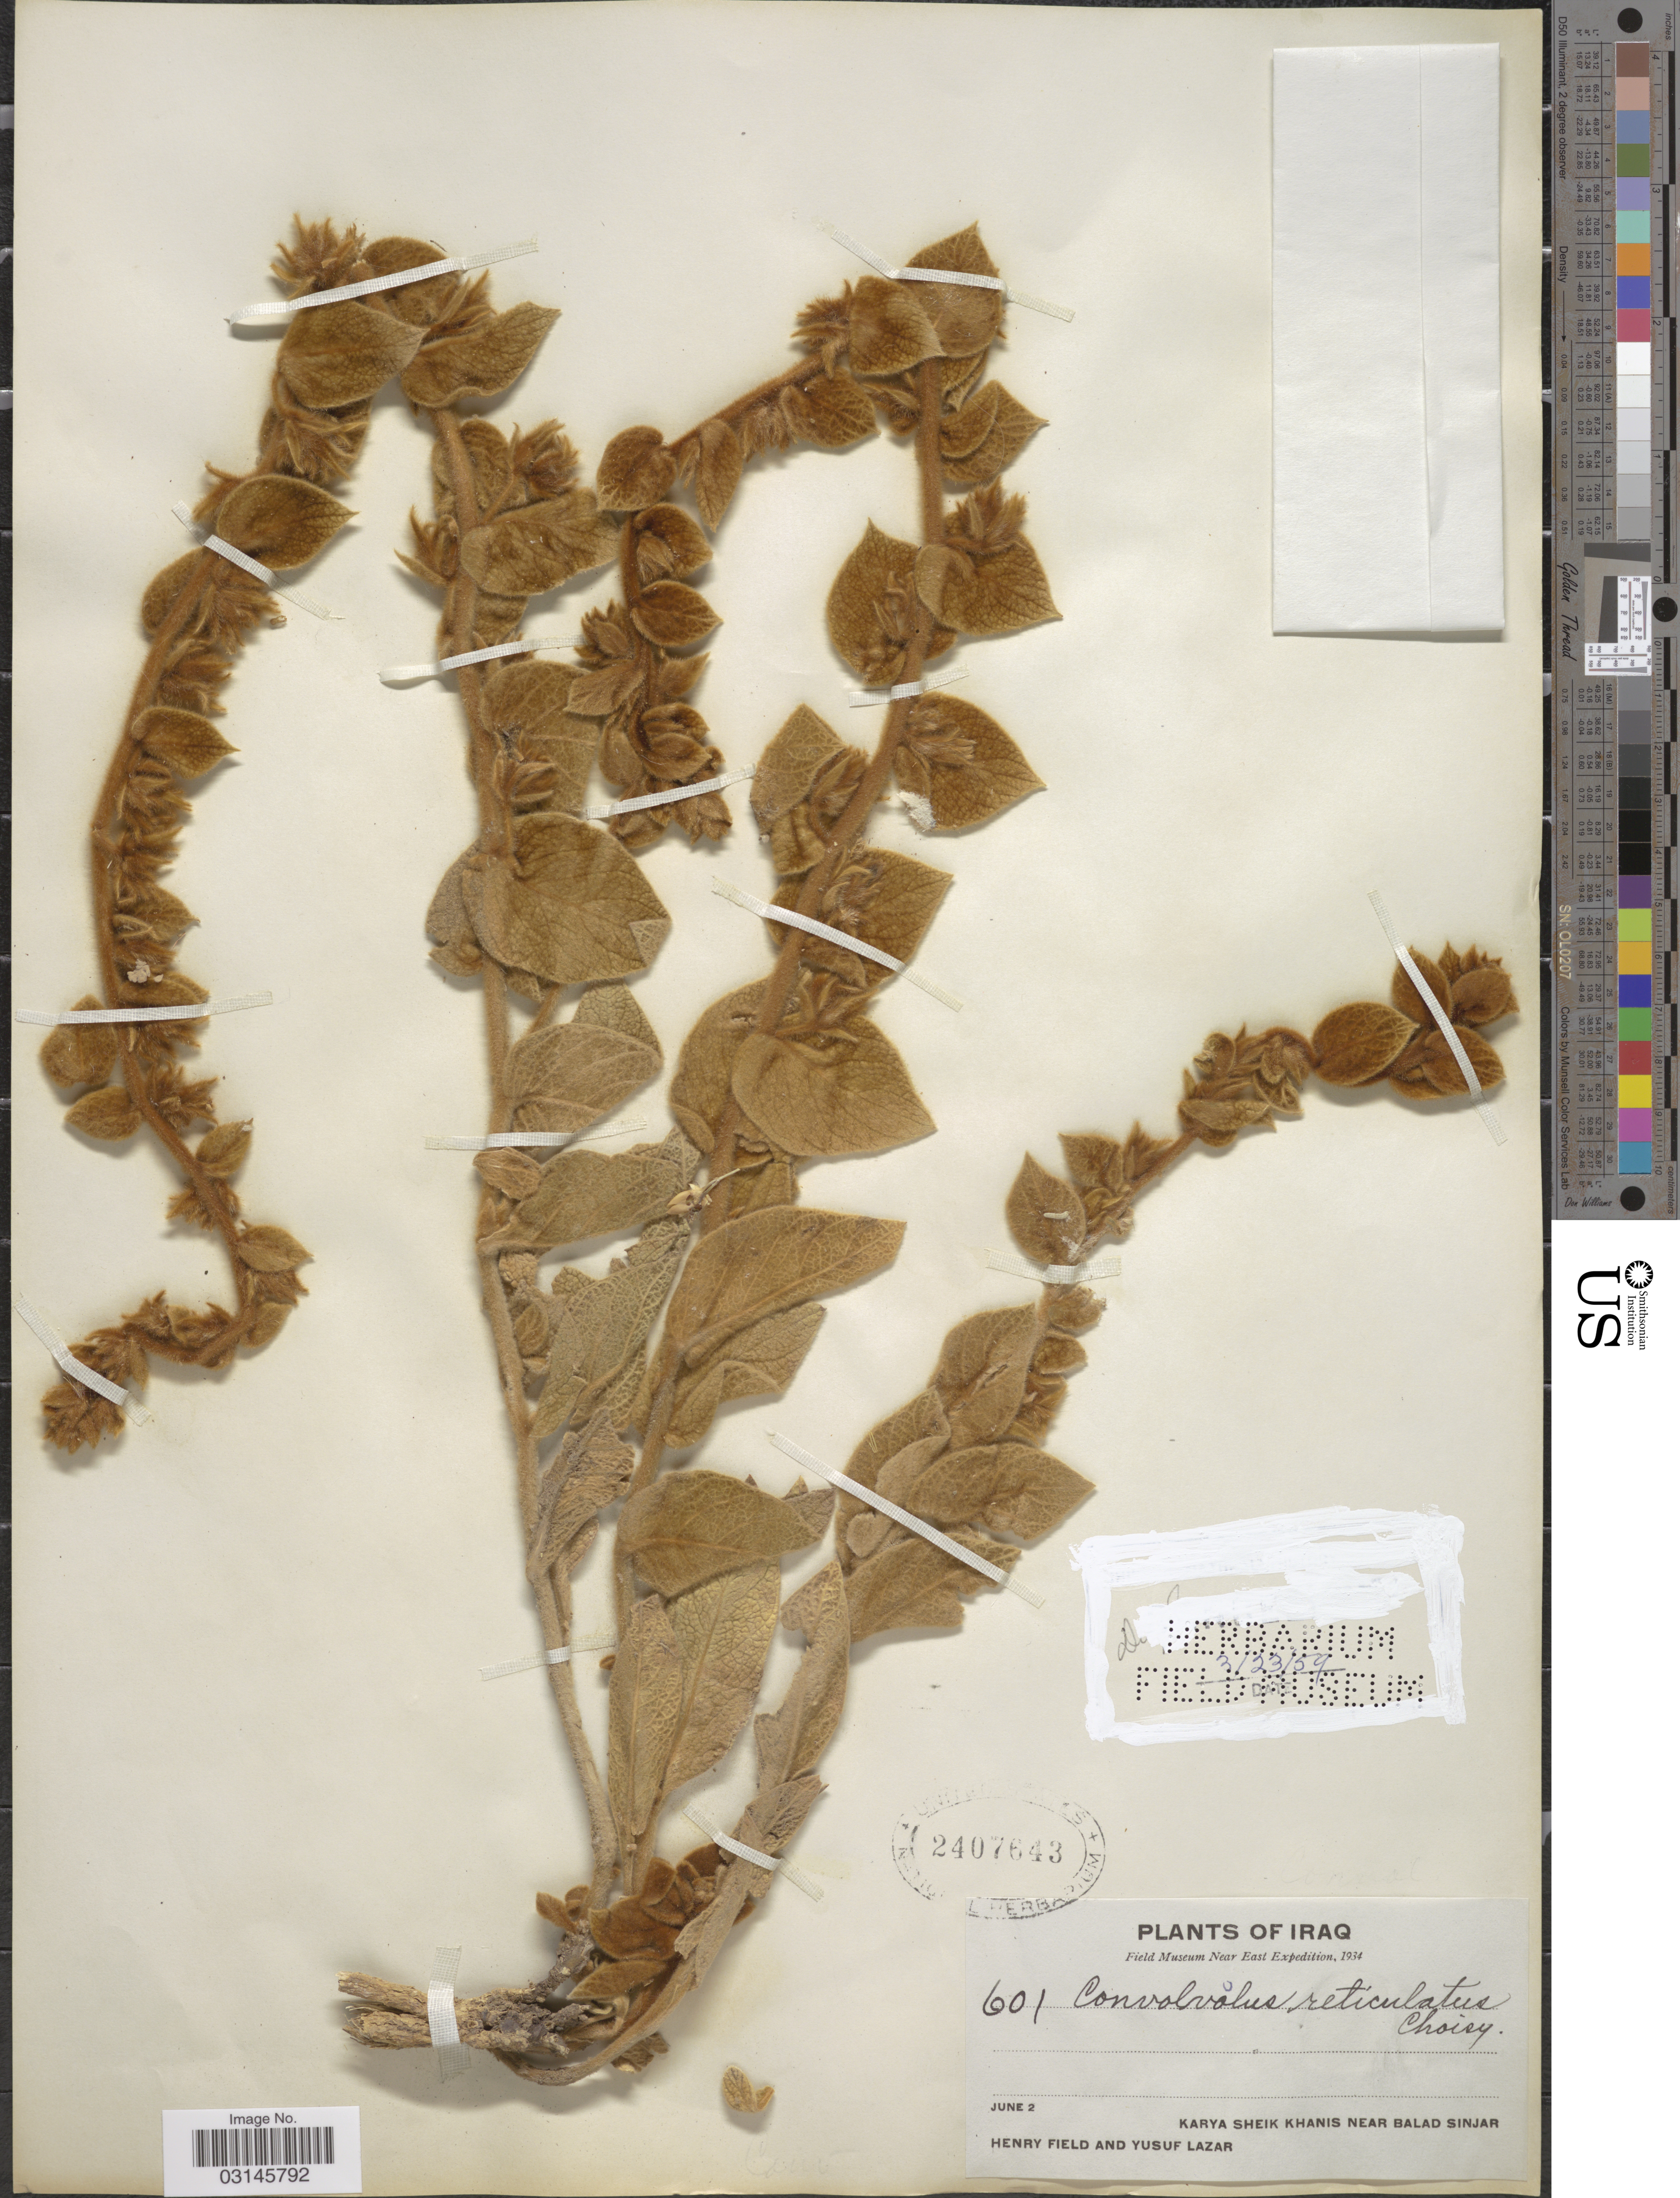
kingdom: Plantae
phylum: Tracheophyta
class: Magnoliopsida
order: Solanales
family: Convolvulaceae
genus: Convolvulus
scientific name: Convolvulus reticulatus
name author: Choisy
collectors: H. Field & Y. Lazar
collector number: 601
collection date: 1934-06-02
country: Iraq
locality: Near East, Karya Sheik Khanis near Balad Sinjar.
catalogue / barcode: US 2407643